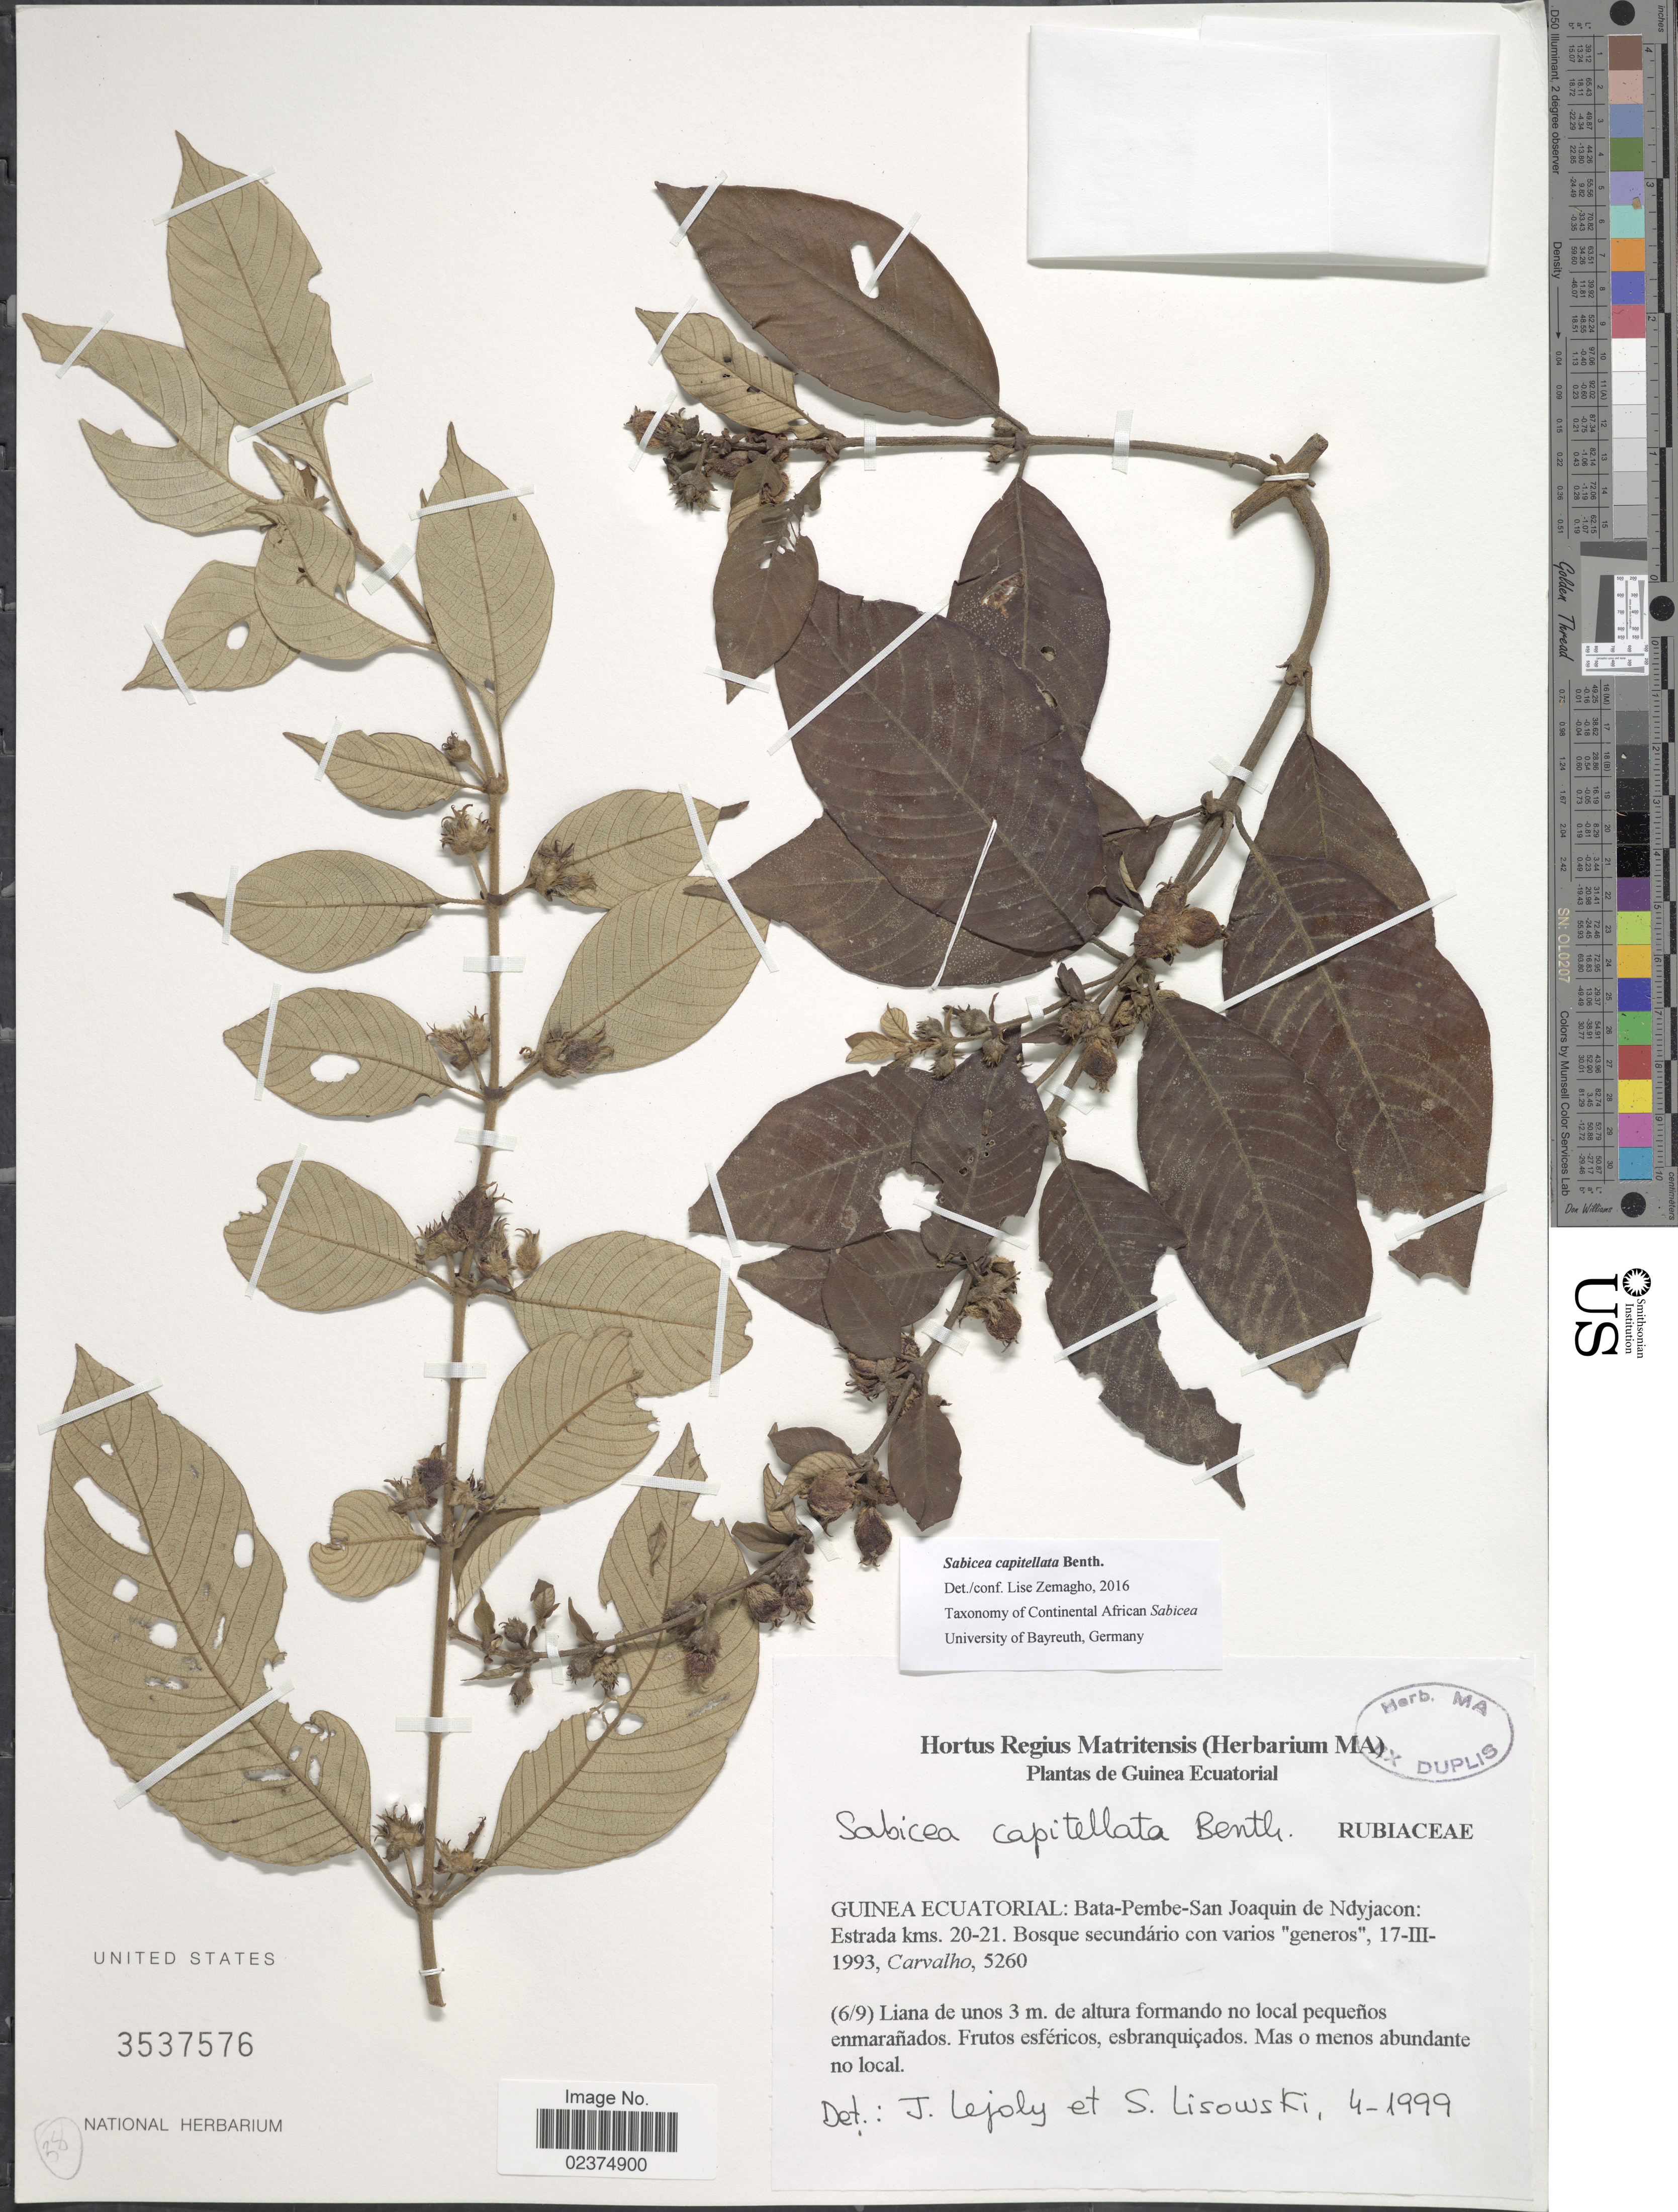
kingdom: Plantae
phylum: Tracheophyta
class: Magnoliopsida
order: Gentianales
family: Rubiaceae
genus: Sabicea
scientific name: Sabicea capitellata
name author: Benth.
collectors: Carvalho, --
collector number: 5260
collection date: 1993-03-17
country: Equatorial Guinea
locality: Guinea Ecuatorial: Bata-Pembe-San Joaquin de Ndyjacon: Estrada kms. 20-21.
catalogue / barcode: US 3537576